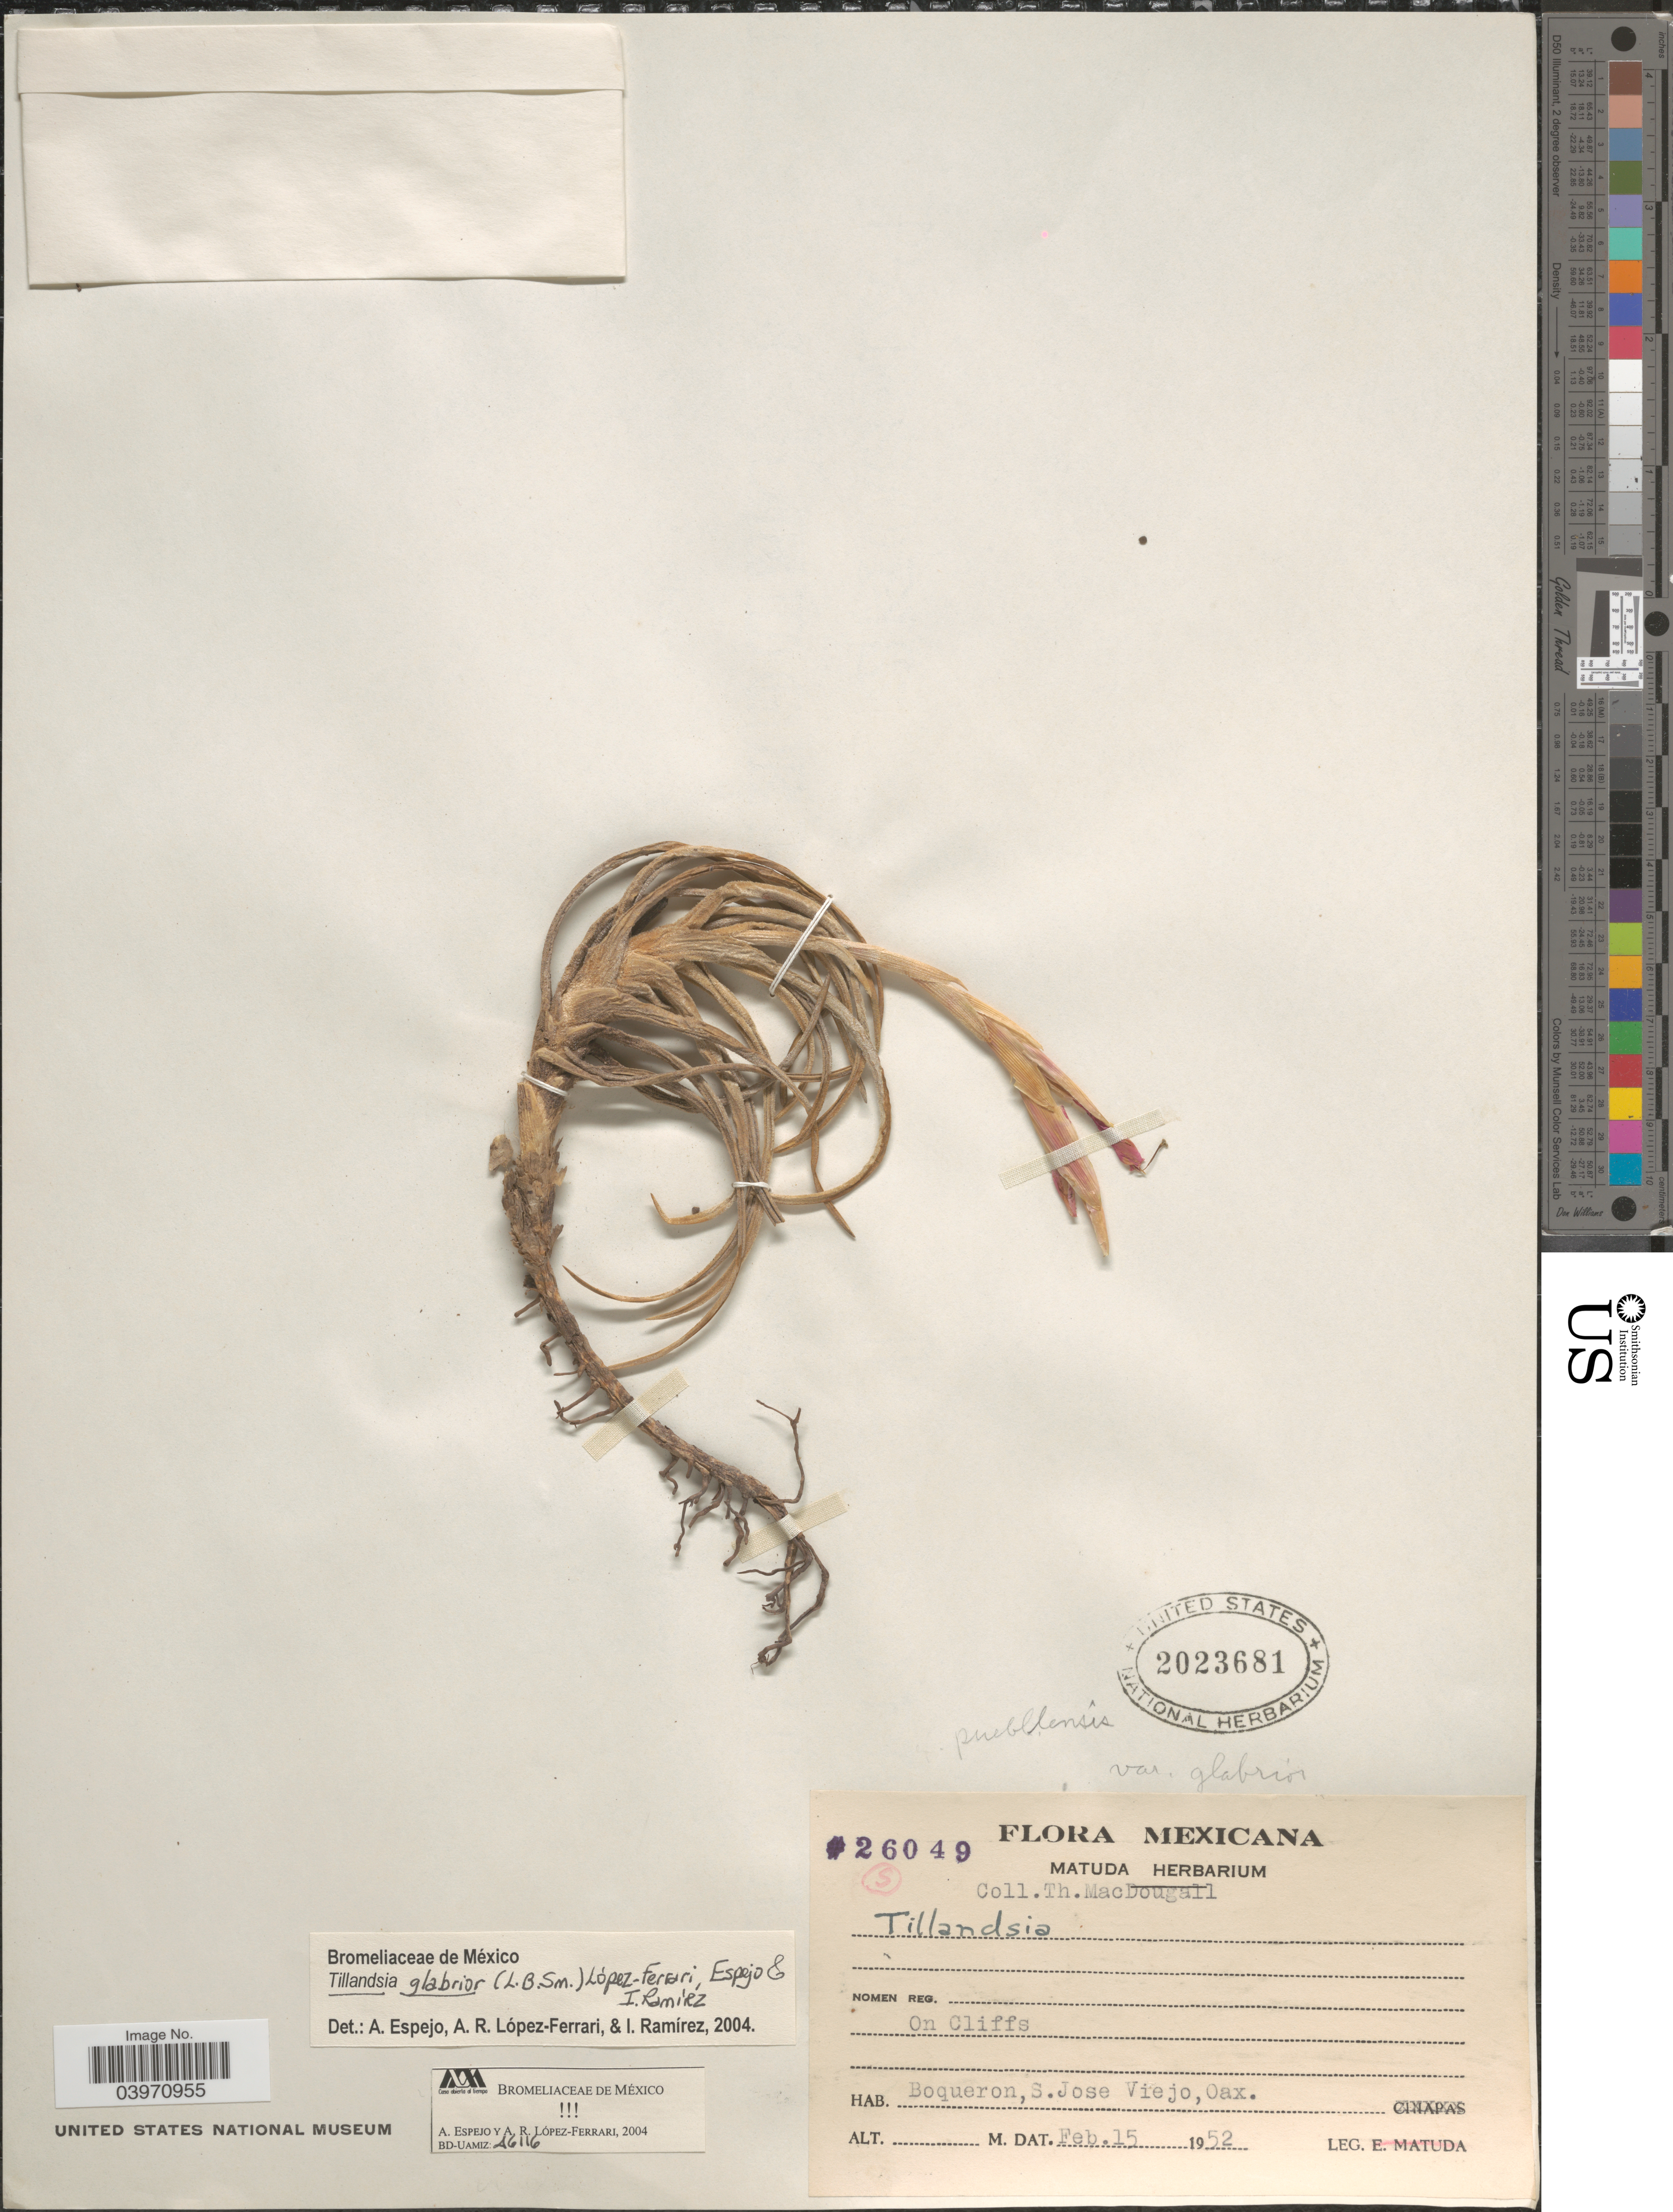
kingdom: Plantae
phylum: Tracheophyta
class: Liliopsida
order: Poales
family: Bromeliaceae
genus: Tillandsia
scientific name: Tillandsia glabrior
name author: (L.B. Sm.) López-Ferr. et al.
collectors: T. MacDougal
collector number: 26049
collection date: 1952-02-15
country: Mexico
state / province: Oaxaca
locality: Boqueron, S. Jose Viejo.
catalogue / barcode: US 2023681